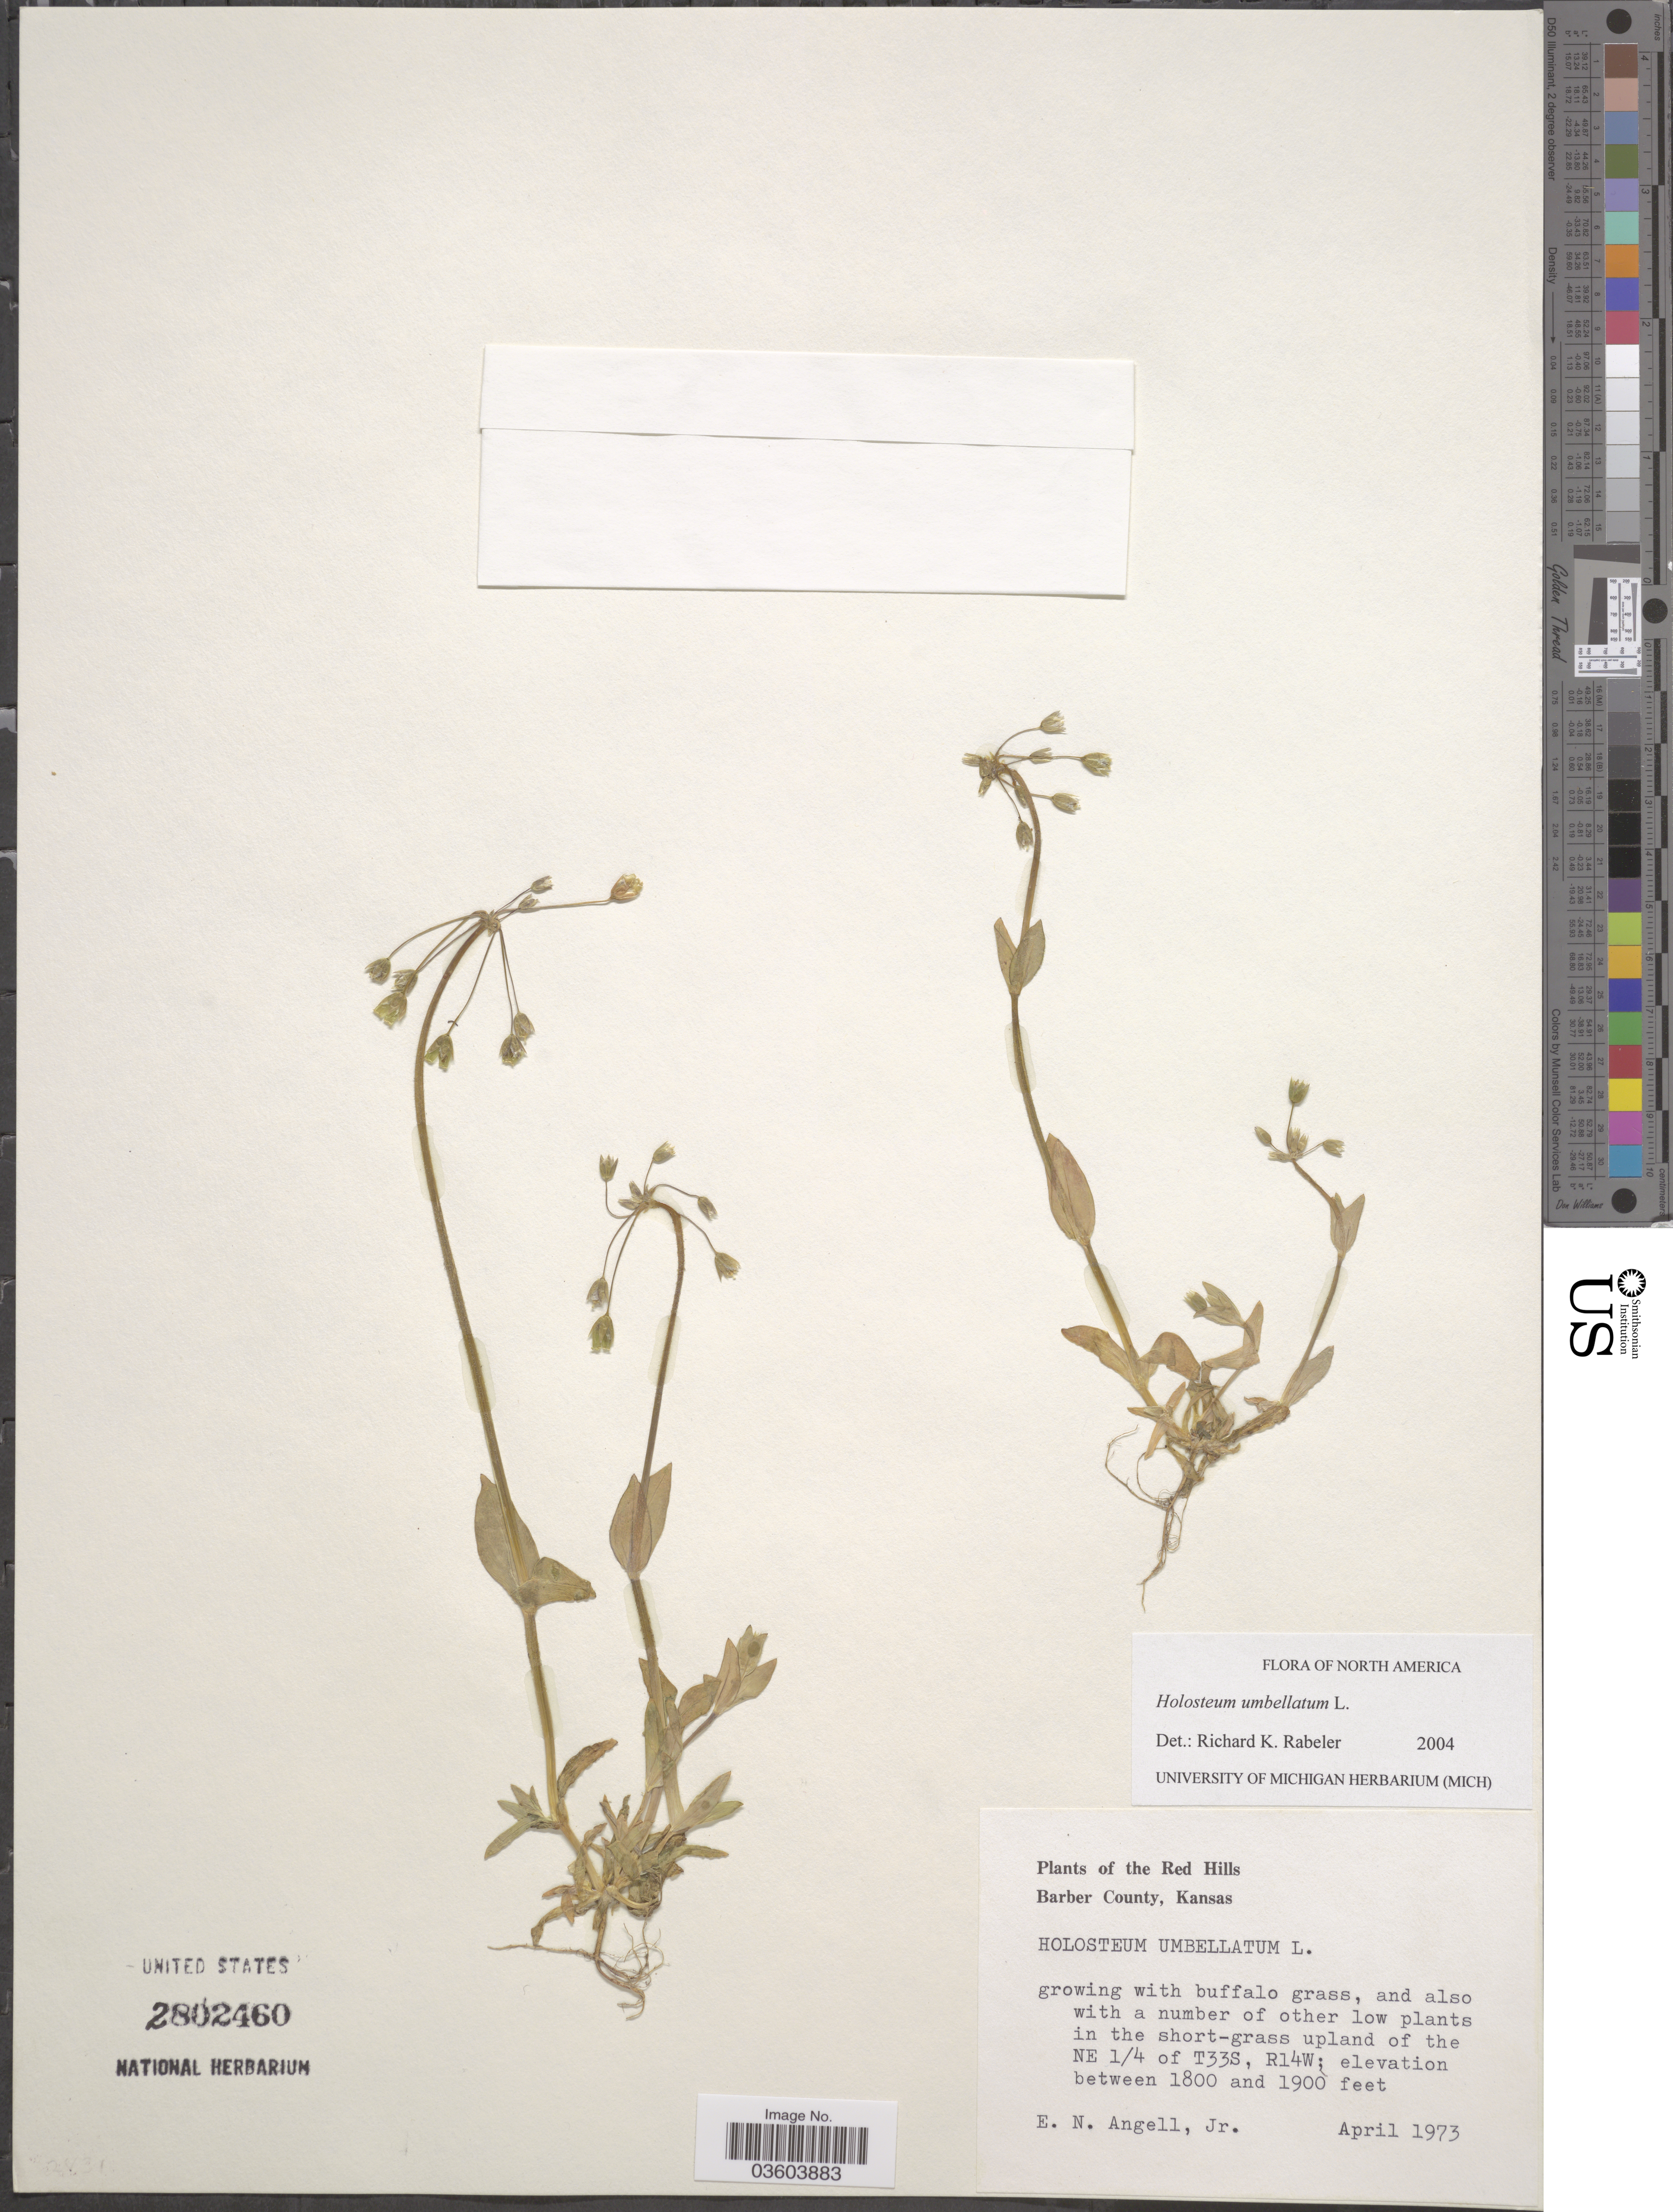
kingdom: Plantae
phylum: Tracheophyta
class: Magnoliopsida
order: Caryophyllales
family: Caryophyllaceae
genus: Holosteum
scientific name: Holosteum umbellatum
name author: L.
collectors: J. Angell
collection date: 1973-04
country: United States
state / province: Kansas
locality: The Red Hills. Barber County. Upland of the NE ¼ of T33S, R14W.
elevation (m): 549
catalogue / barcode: US 2802460